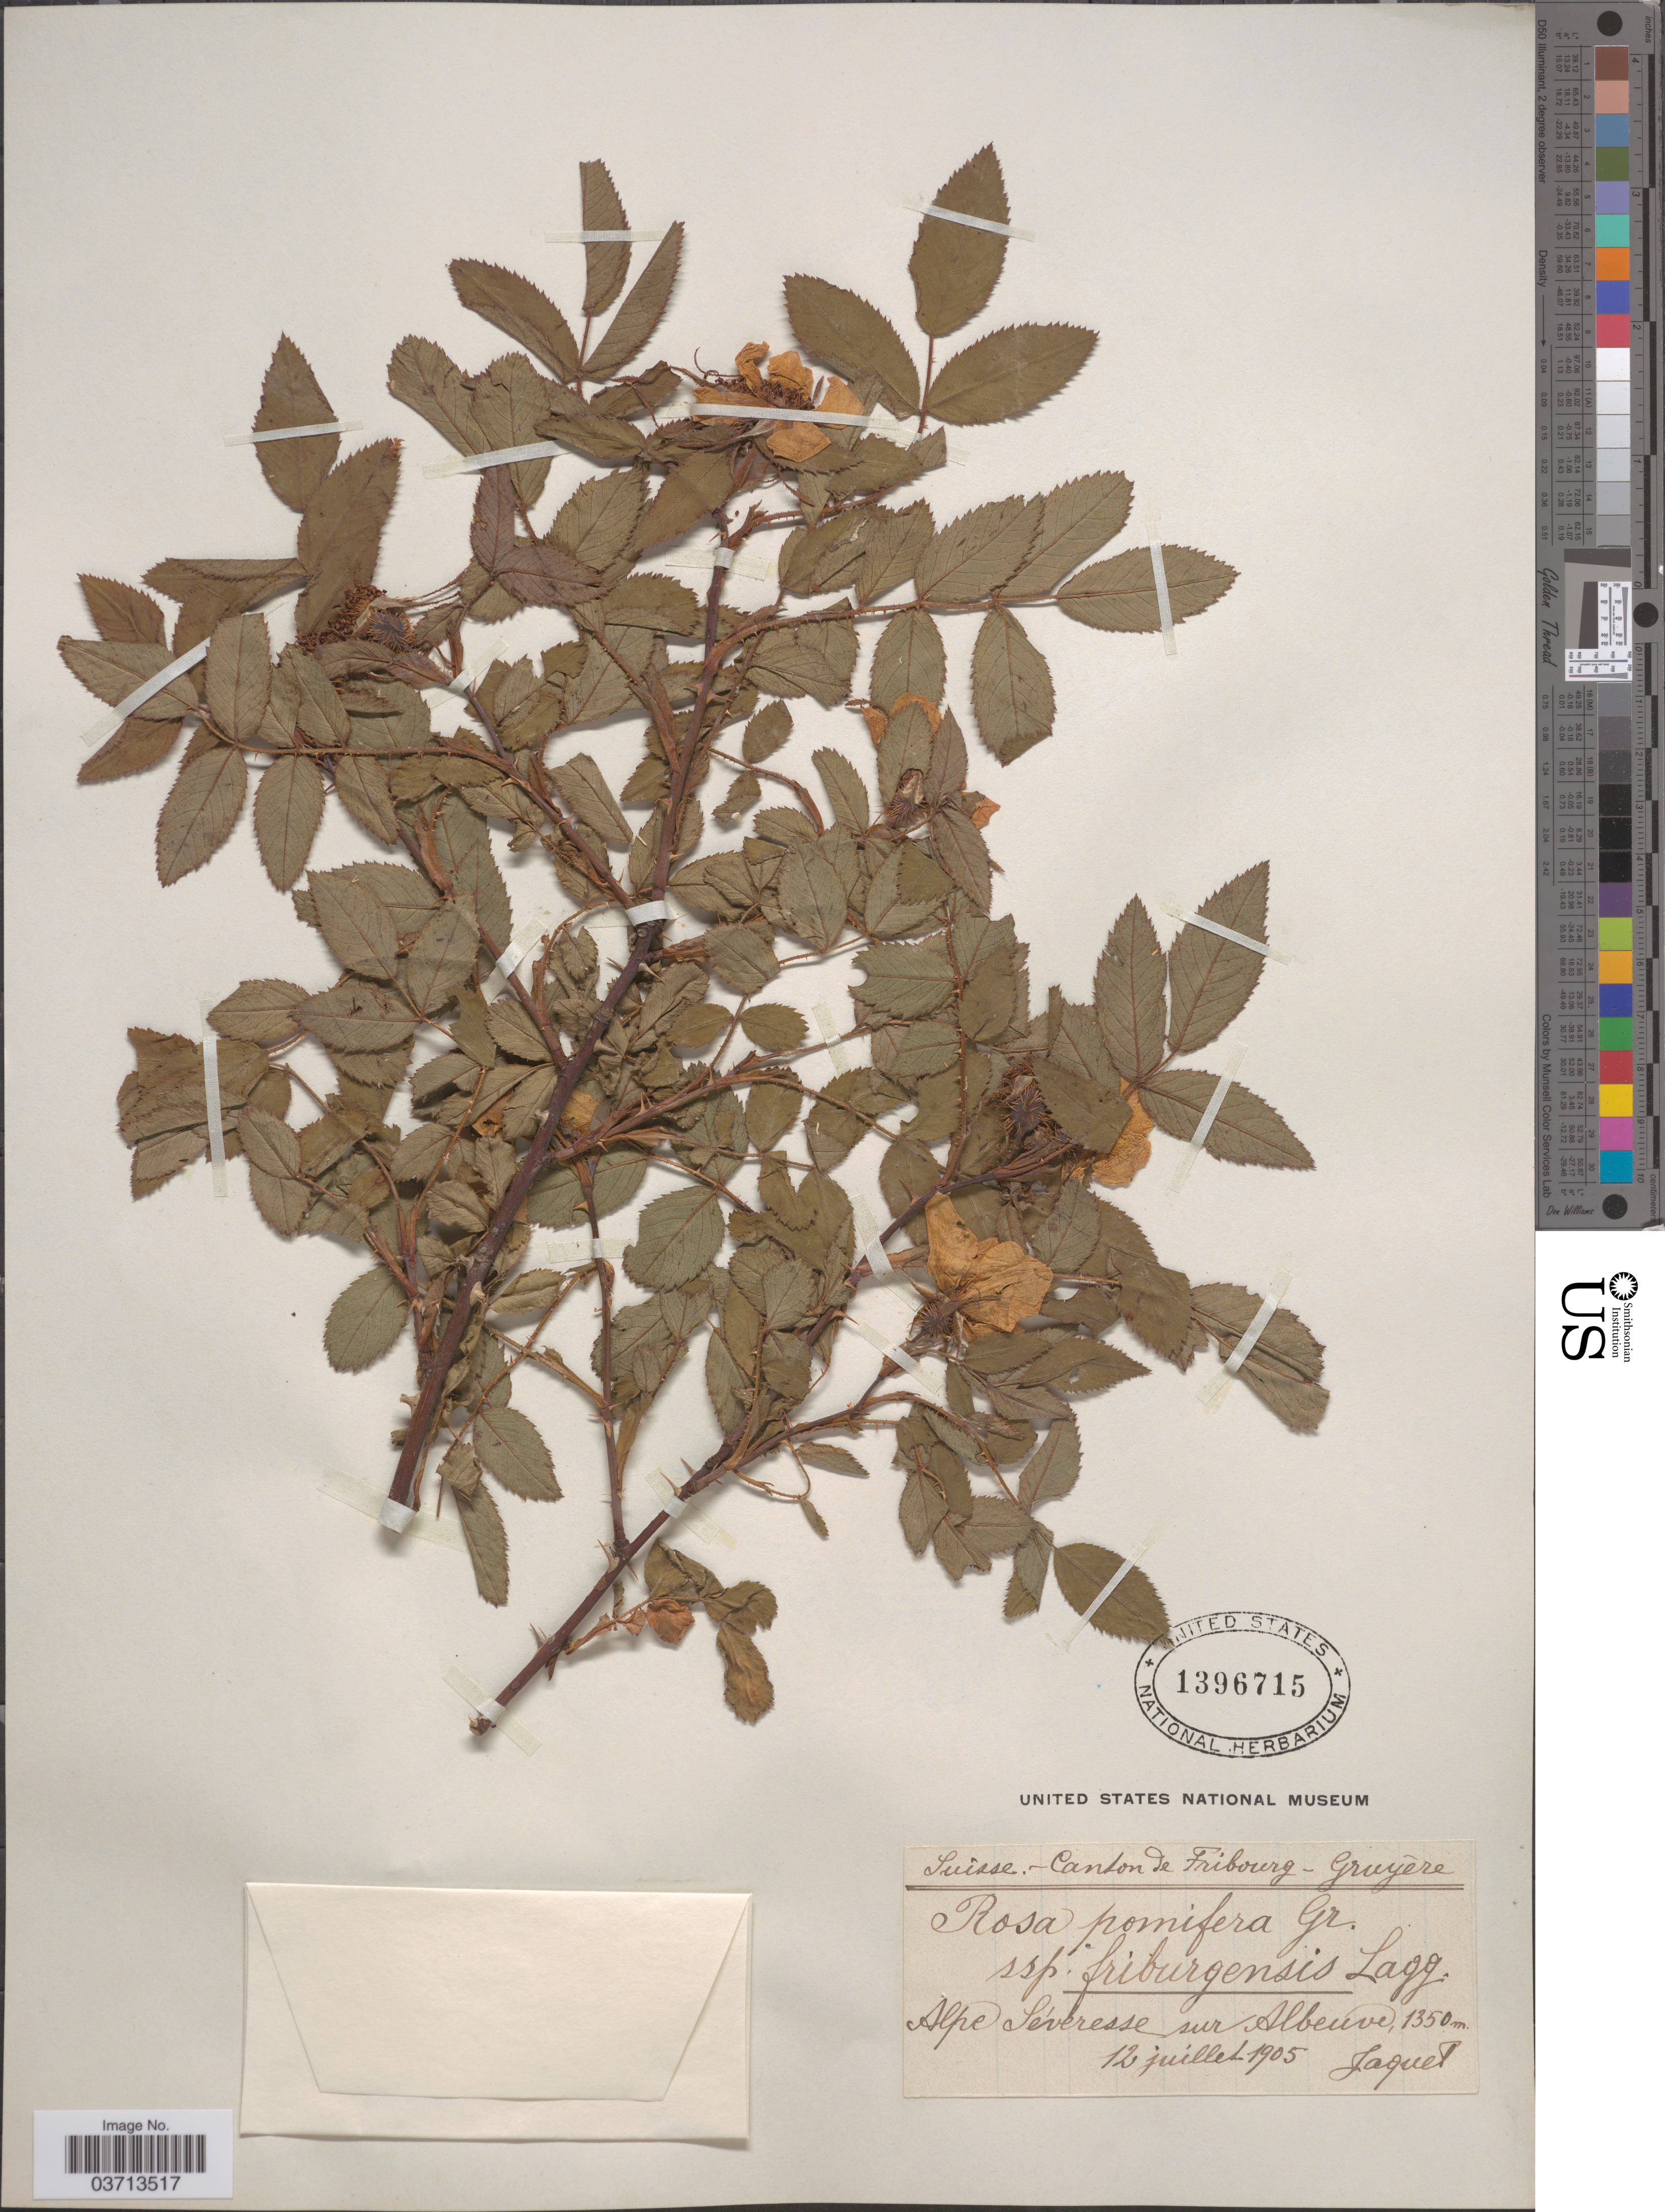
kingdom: Plantae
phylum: Tracheophyta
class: Magnoliopsida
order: Rosales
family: Rosaceae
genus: Rosa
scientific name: Rosa pomifera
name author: R.A.W. Herrm.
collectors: -. Jaquet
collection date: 1905-07-12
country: Switzerland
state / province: Fribourg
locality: Suisse.- Canton de Fribourg - Gruyére. Alpe Séveresse sur Albeuve.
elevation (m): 1350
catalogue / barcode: US 1396715